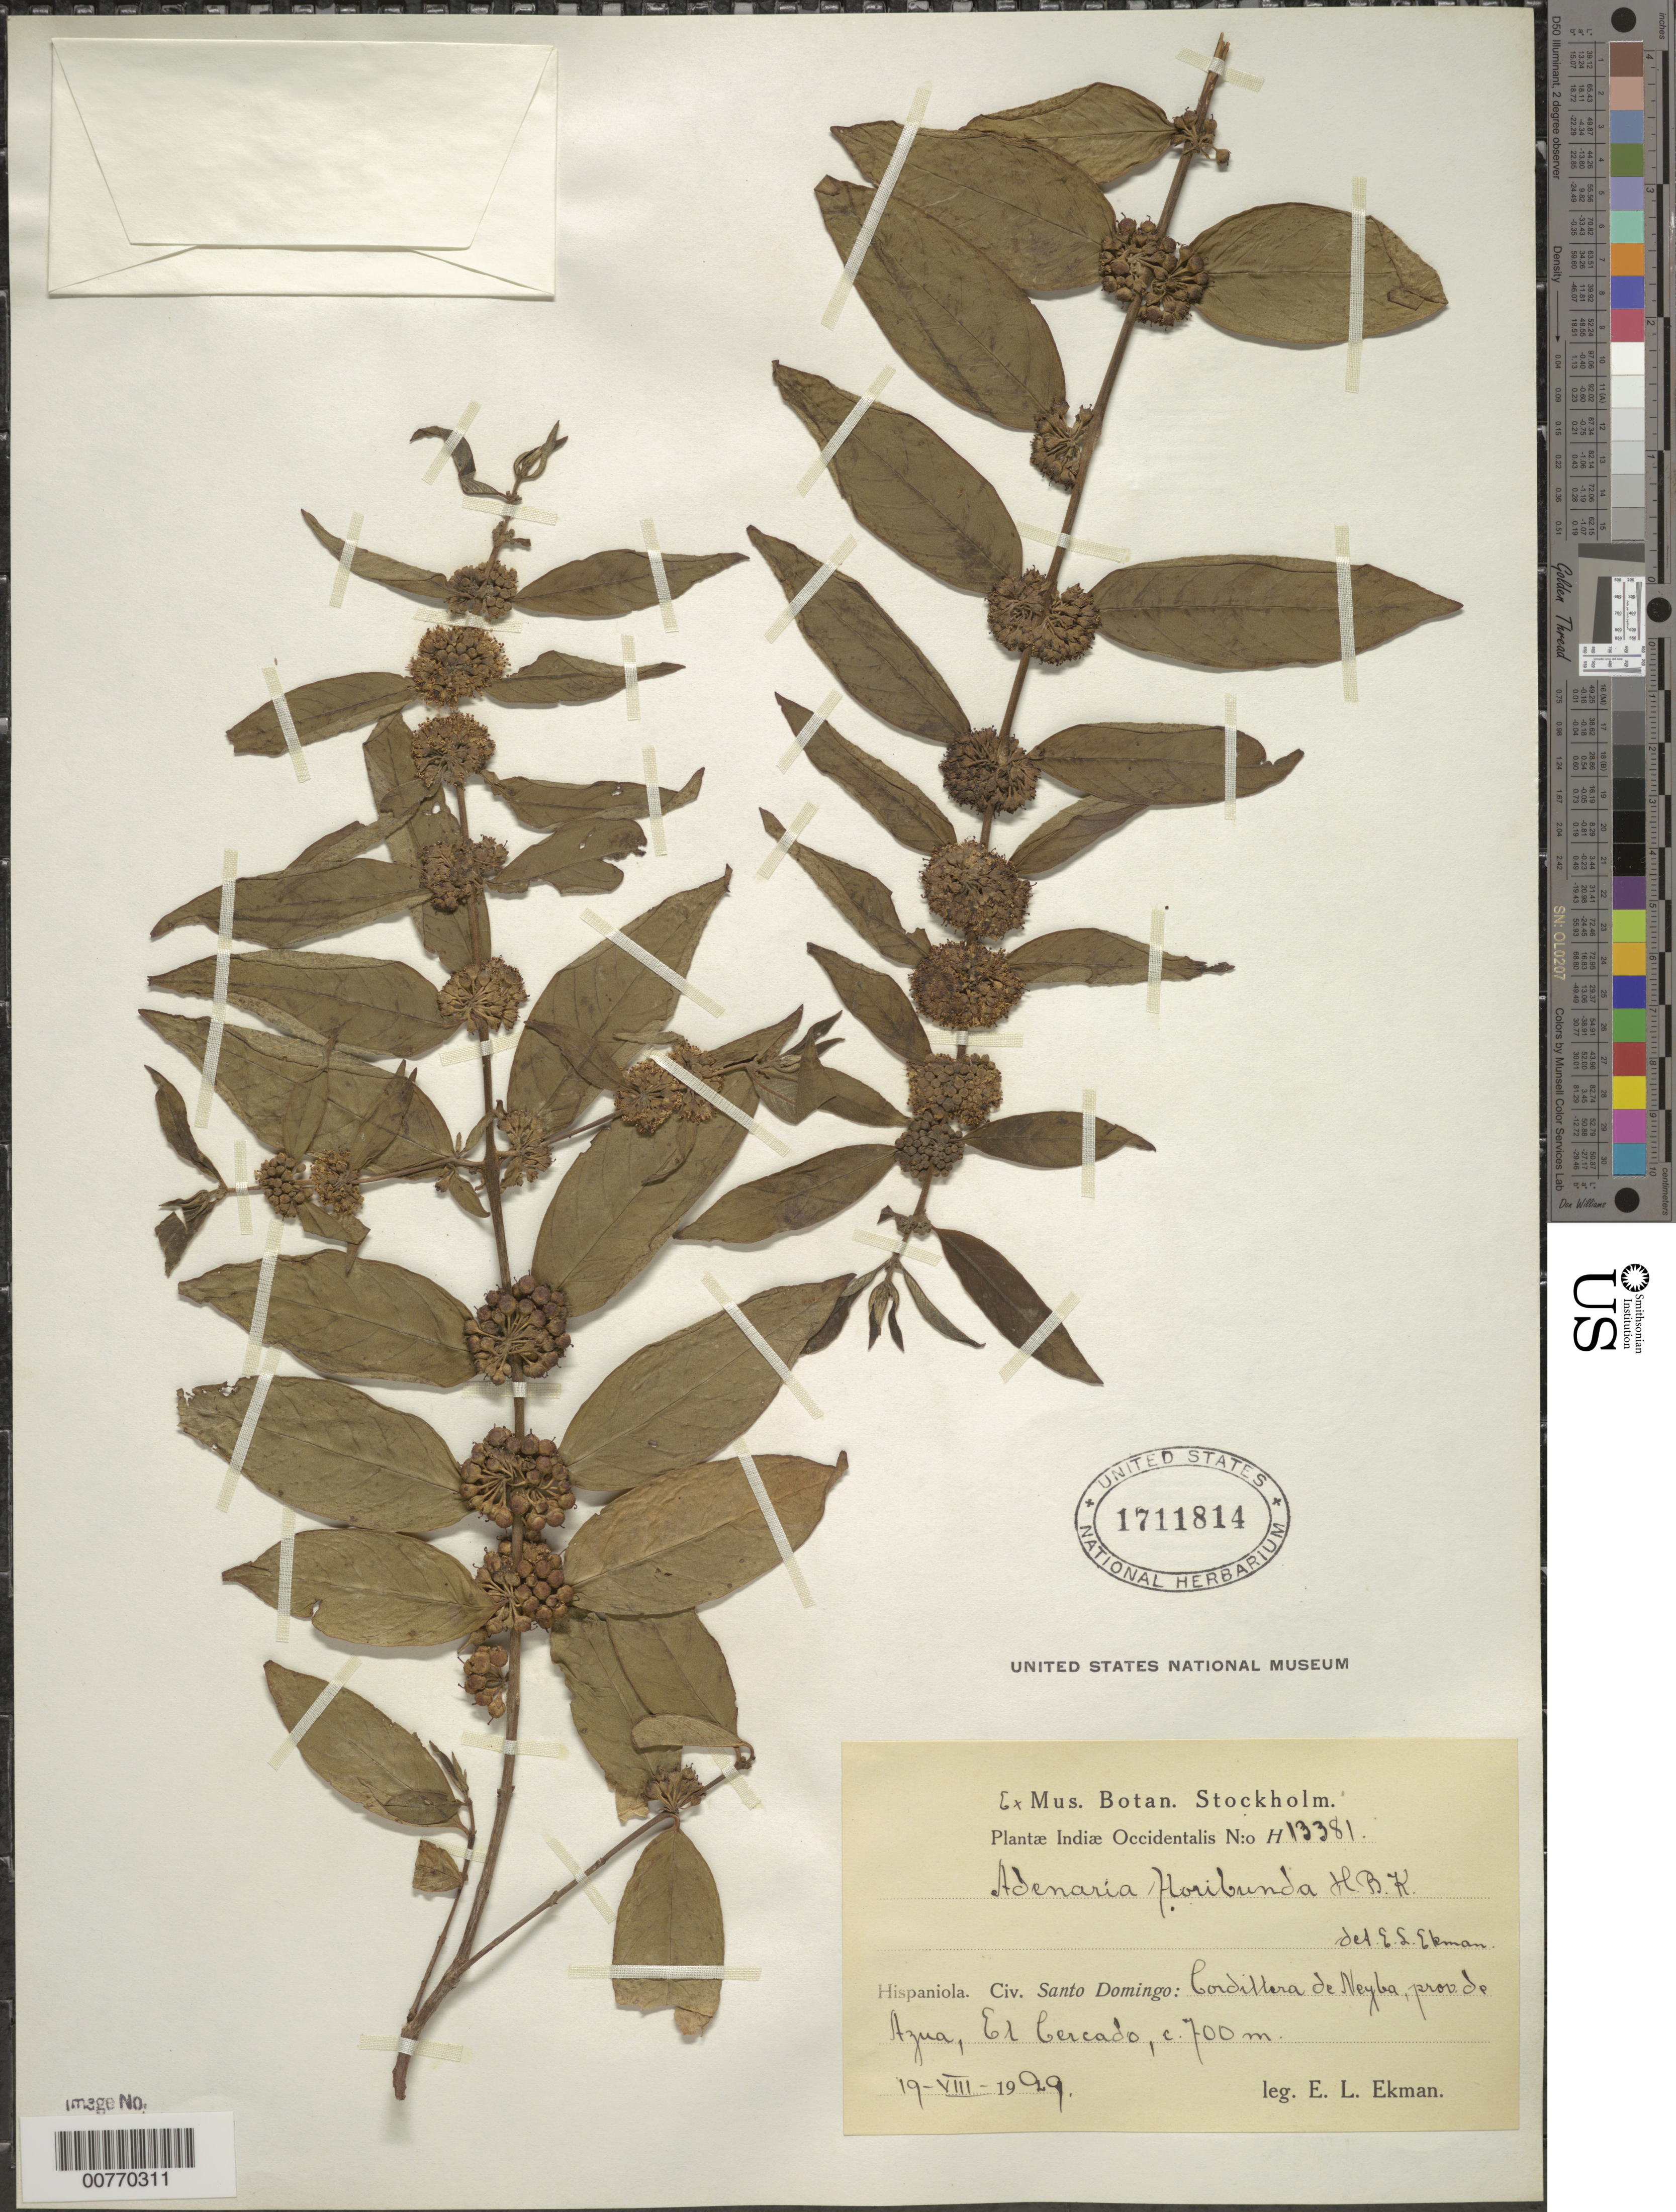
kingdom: Plantae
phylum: Tracheophyta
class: Magnoliopsida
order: Myrtales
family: Lythraceae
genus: Adenaria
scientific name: Adenaria floribunda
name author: Kunth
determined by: Ekman, E. L.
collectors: E. L. Ekman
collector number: H 13381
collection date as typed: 19 Aug 1929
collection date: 1929-08-19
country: Dominican Republic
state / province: Azua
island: Hispaniola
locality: Cordillera de Neyba, El Cercado.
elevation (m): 700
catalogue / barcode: US 1711814